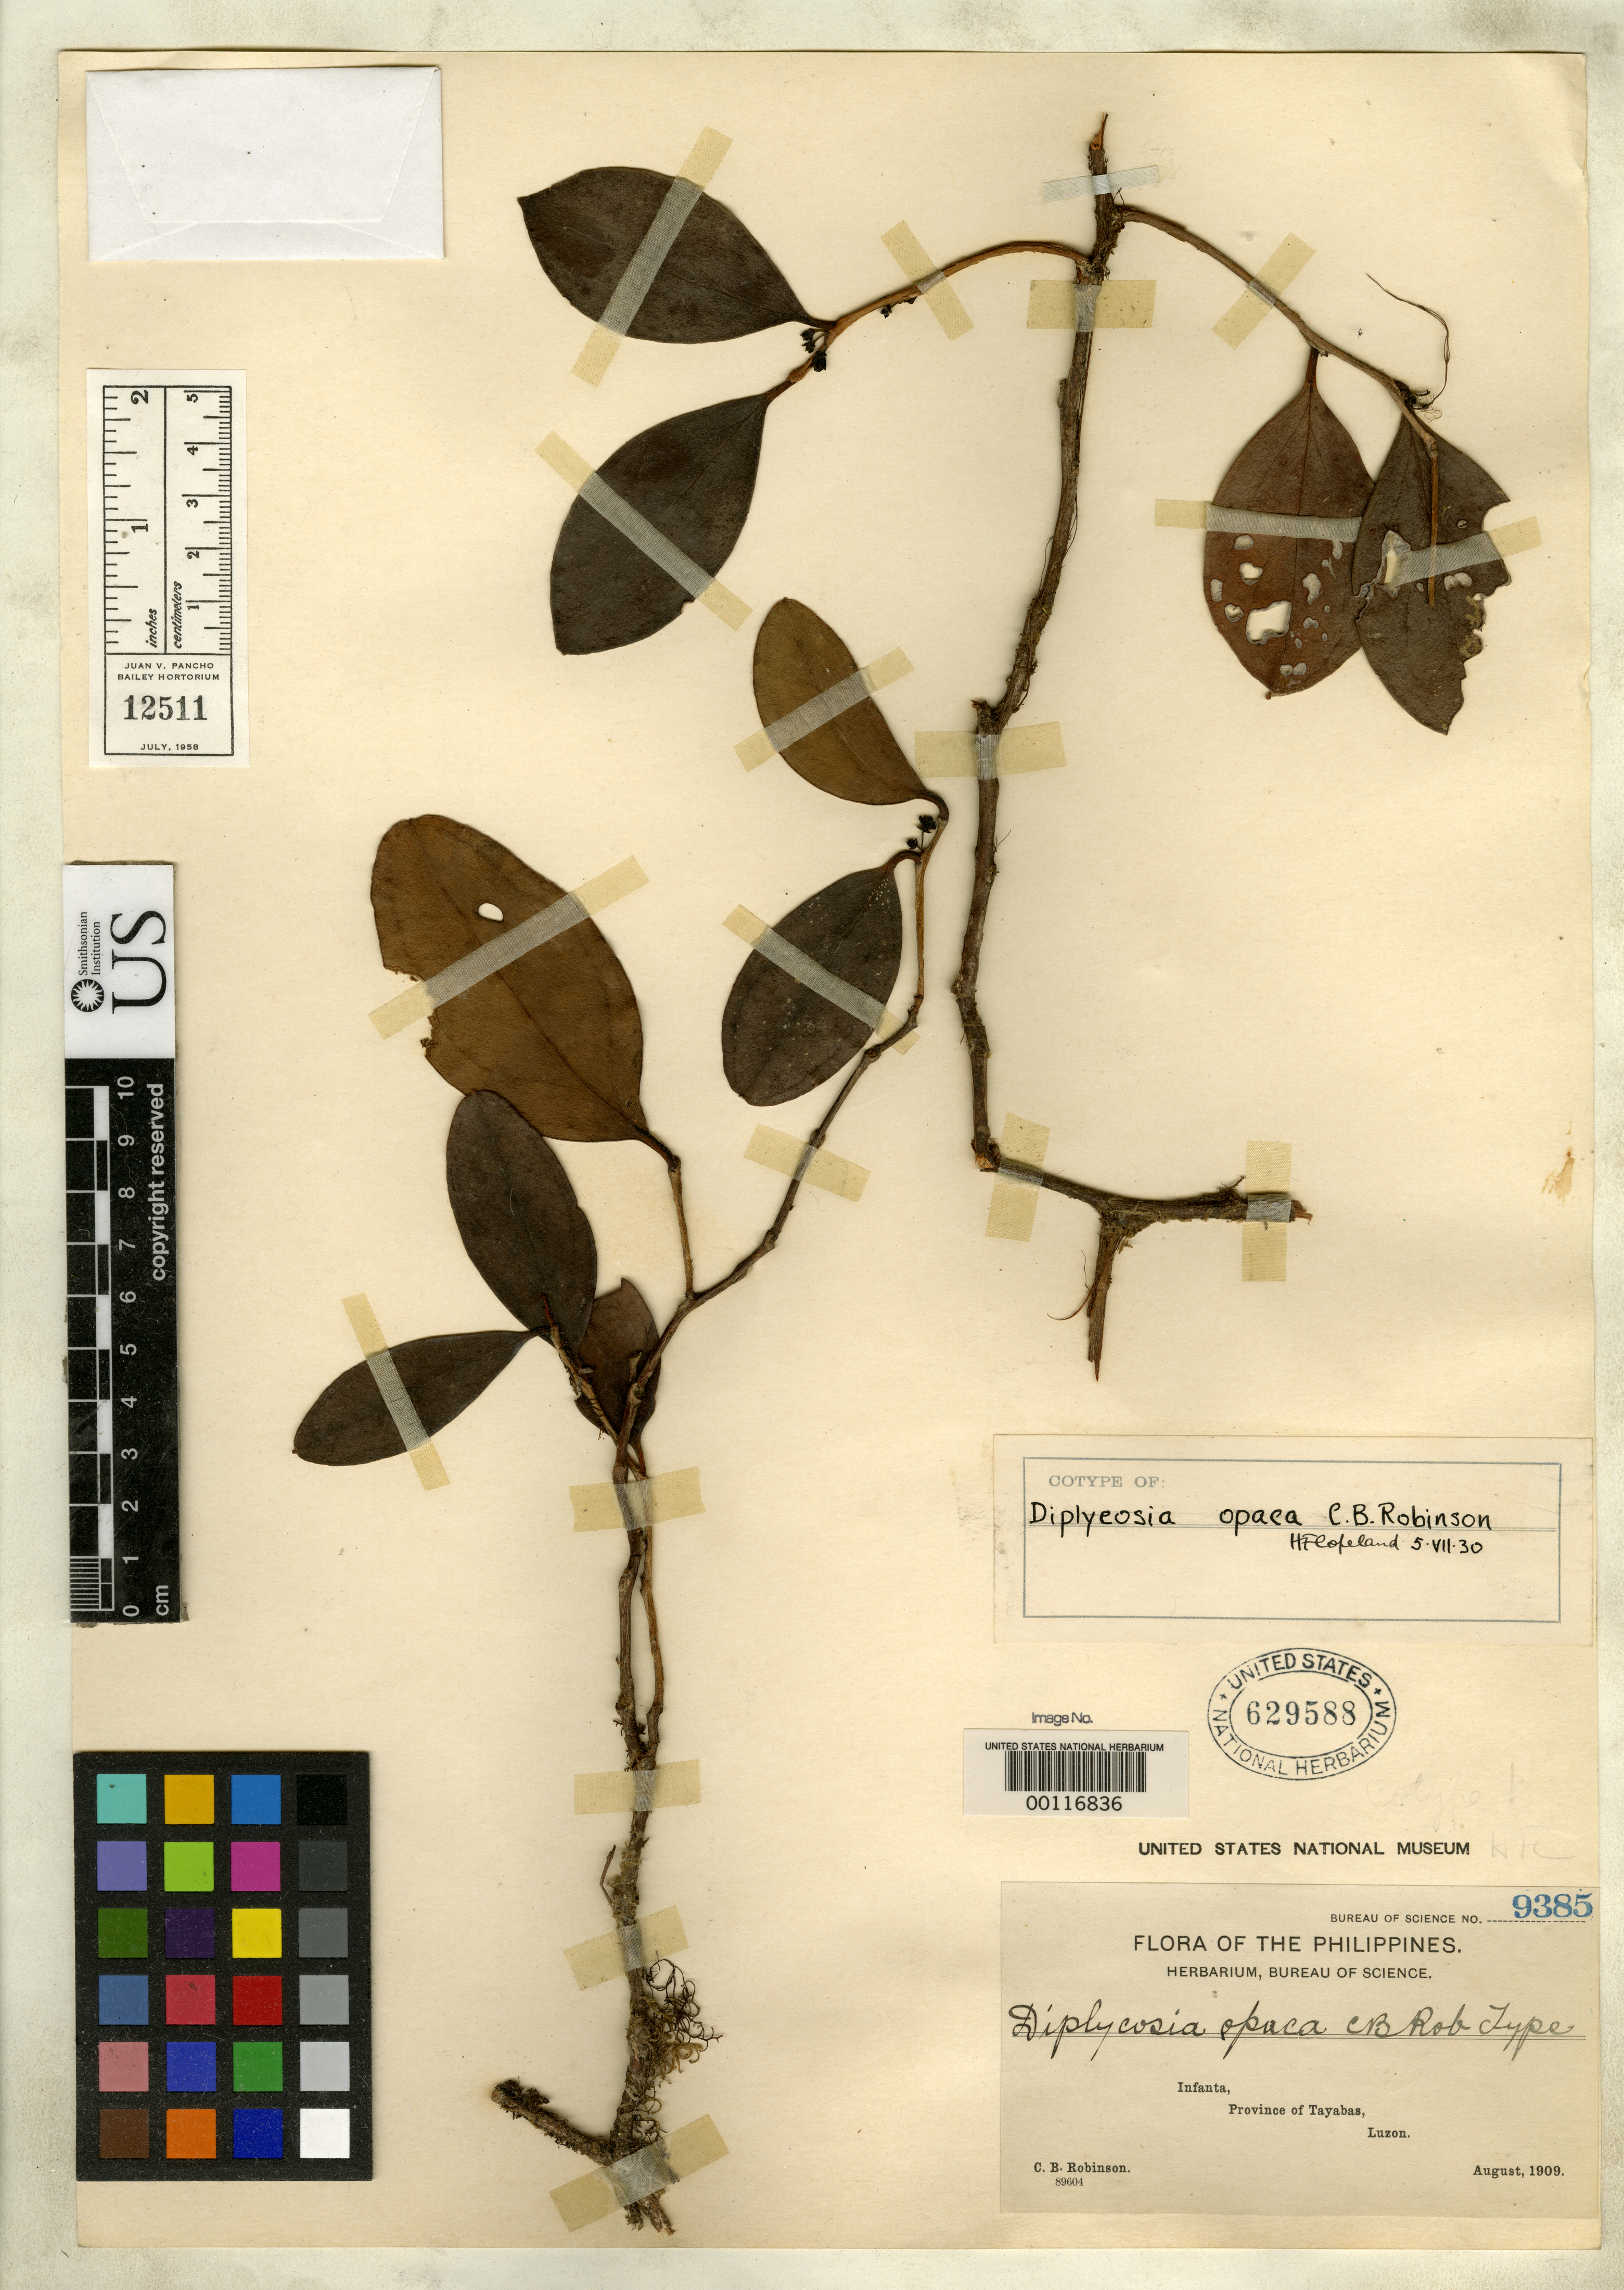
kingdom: Plantae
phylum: Tracheophyta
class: Magnoliopsida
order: Ericales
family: Ericaceae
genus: Diplycosia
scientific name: Diplycosia opaca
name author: C.B. Rob.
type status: Isotype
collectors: C. Robinson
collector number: Bur. Sci. 9385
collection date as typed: Aug 1909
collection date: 1909-08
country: Philippines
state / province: Calabarzon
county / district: Quezon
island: Luzon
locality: Infanta, Mt. Binuang.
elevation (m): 900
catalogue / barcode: US 629588